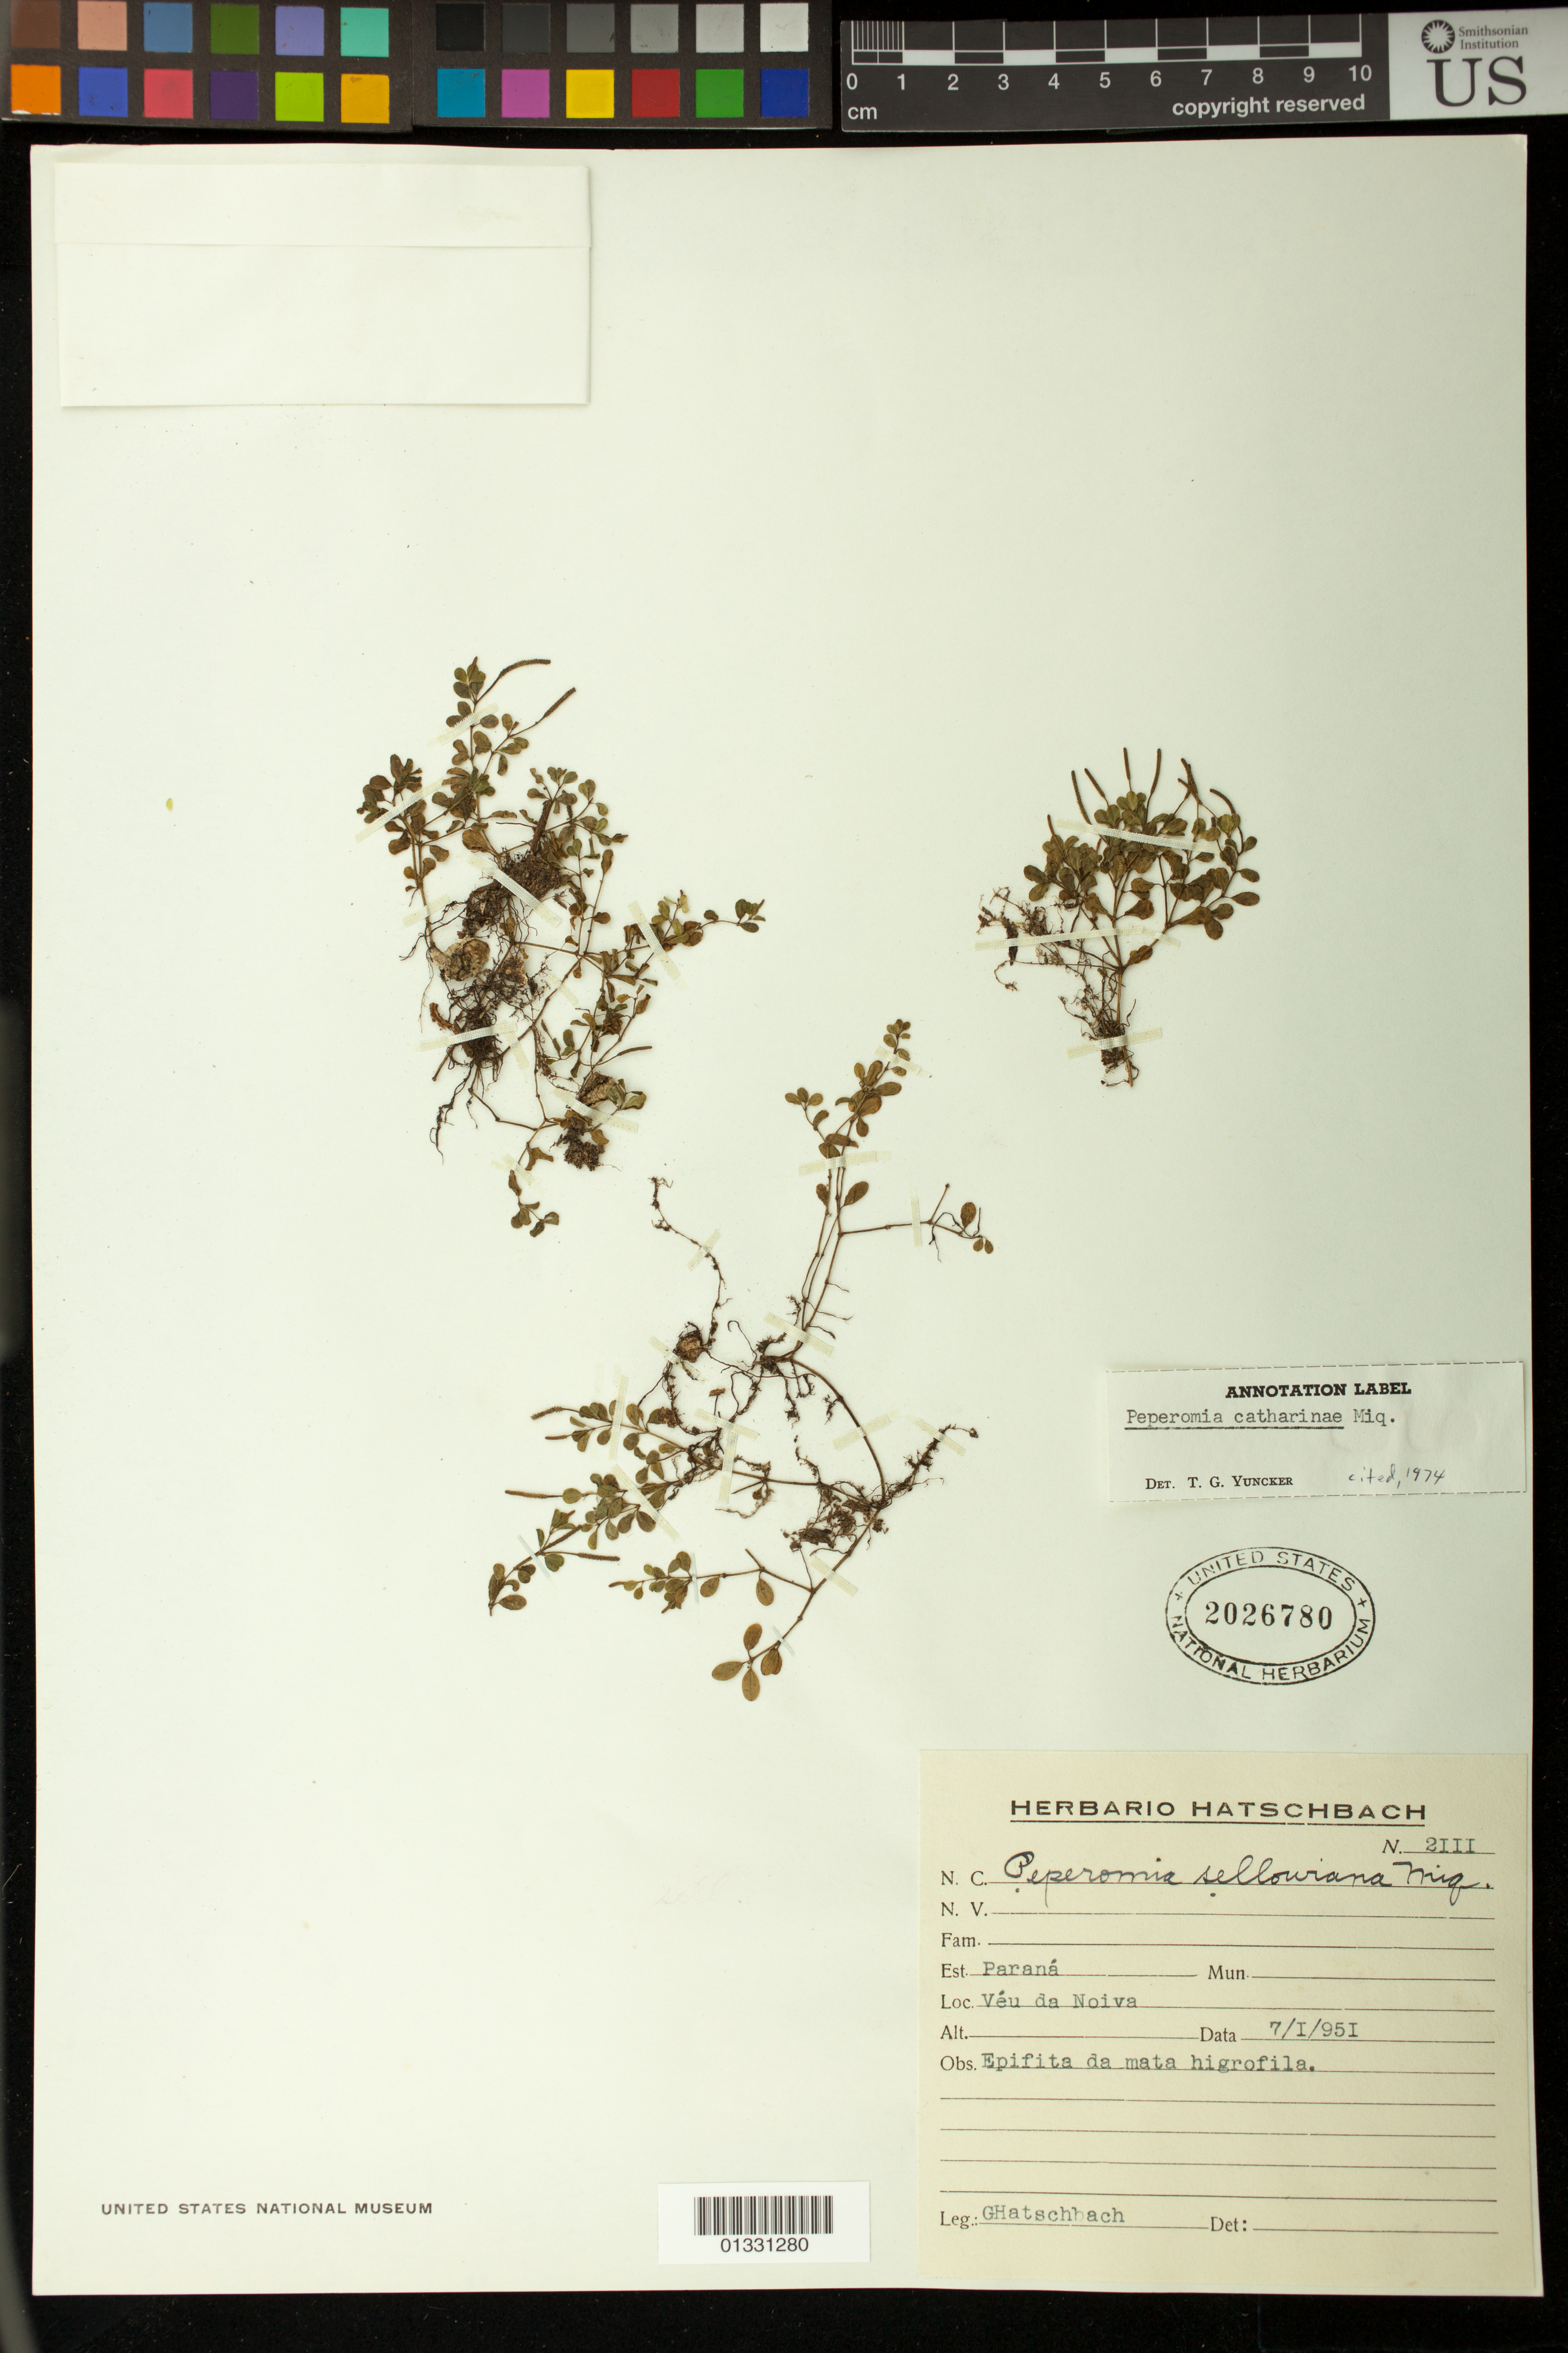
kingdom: Plantae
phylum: Tracheophyta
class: Magnoliopsida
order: Piperales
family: Piperaceae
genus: Peperomia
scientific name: Peperomia catharinae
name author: Miq.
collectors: G. Hatschbach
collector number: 2111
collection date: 1951-01-07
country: Brazil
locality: Véu da Noiva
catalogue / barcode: US 2026780